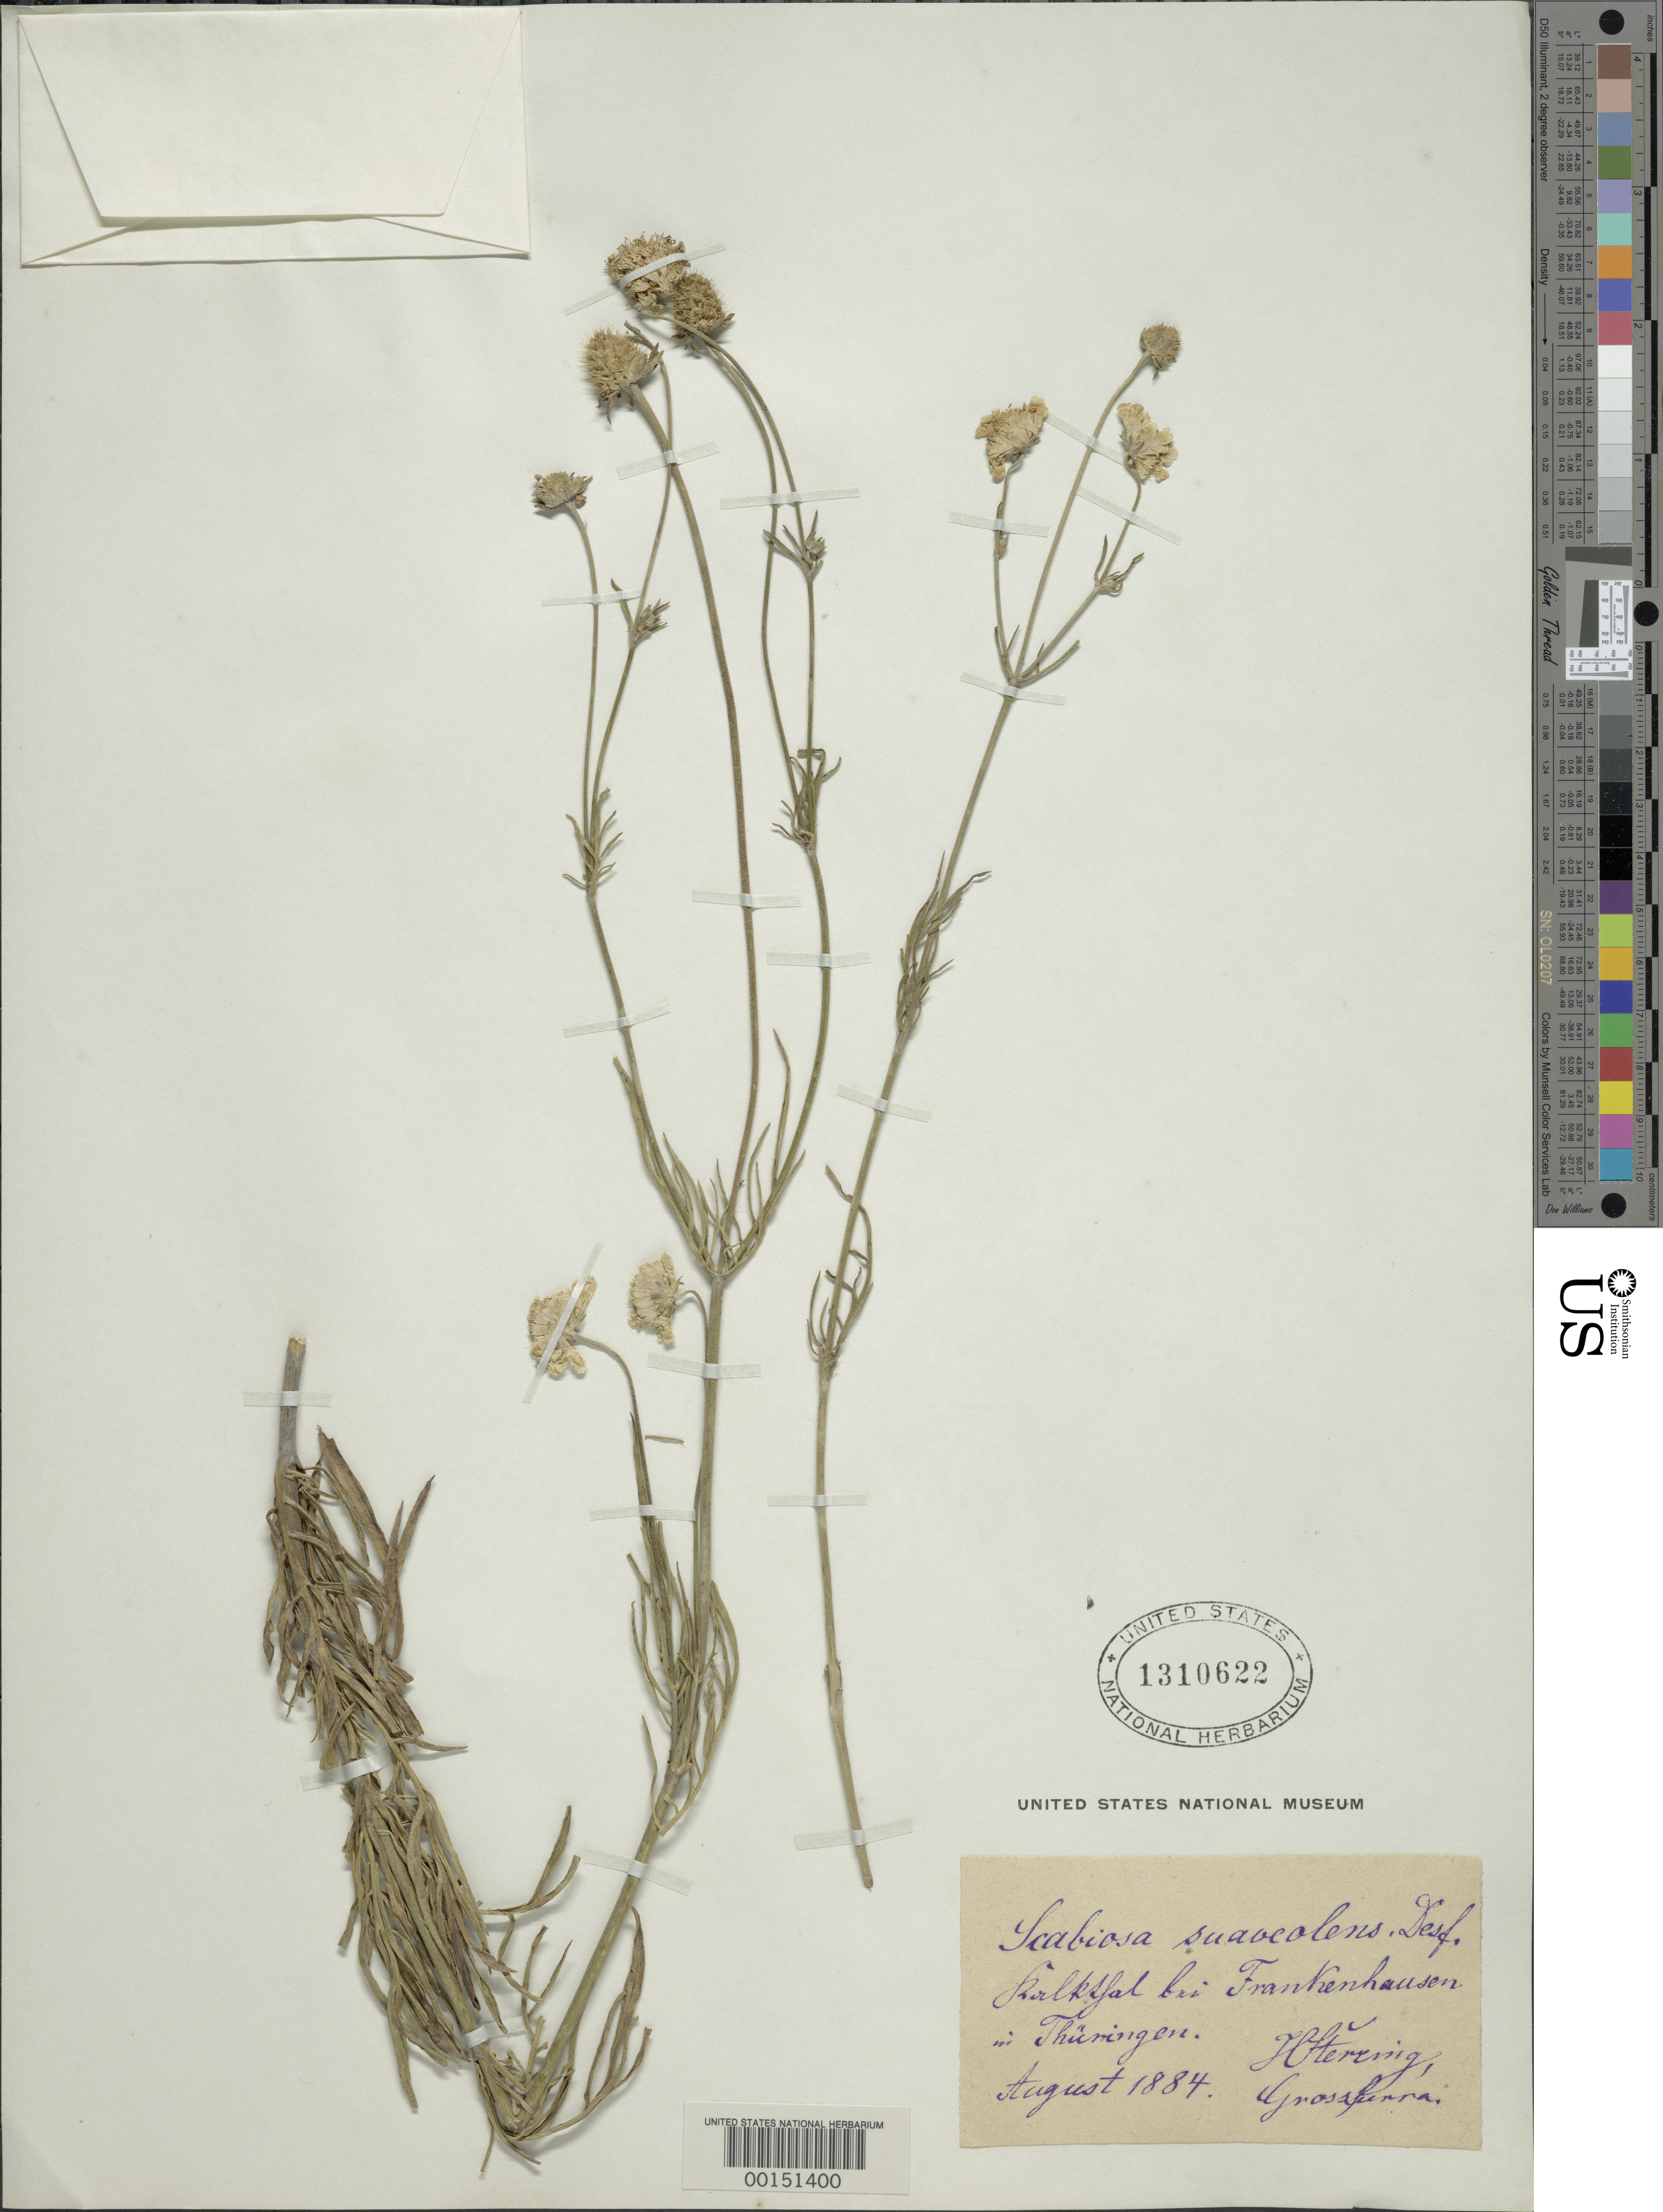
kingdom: Plantae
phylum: Tracheophyta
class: Magnoliopsida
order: Dipsacales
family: Caprifoliaceae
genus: Scabiosa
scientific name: Scabiosa suaveoleus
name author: Desf.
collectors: H. Stering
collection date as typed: Aug 1884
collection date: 1884-08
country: Germany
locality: Near Frankenhausen in Thumingen.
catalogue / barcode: US 1310622